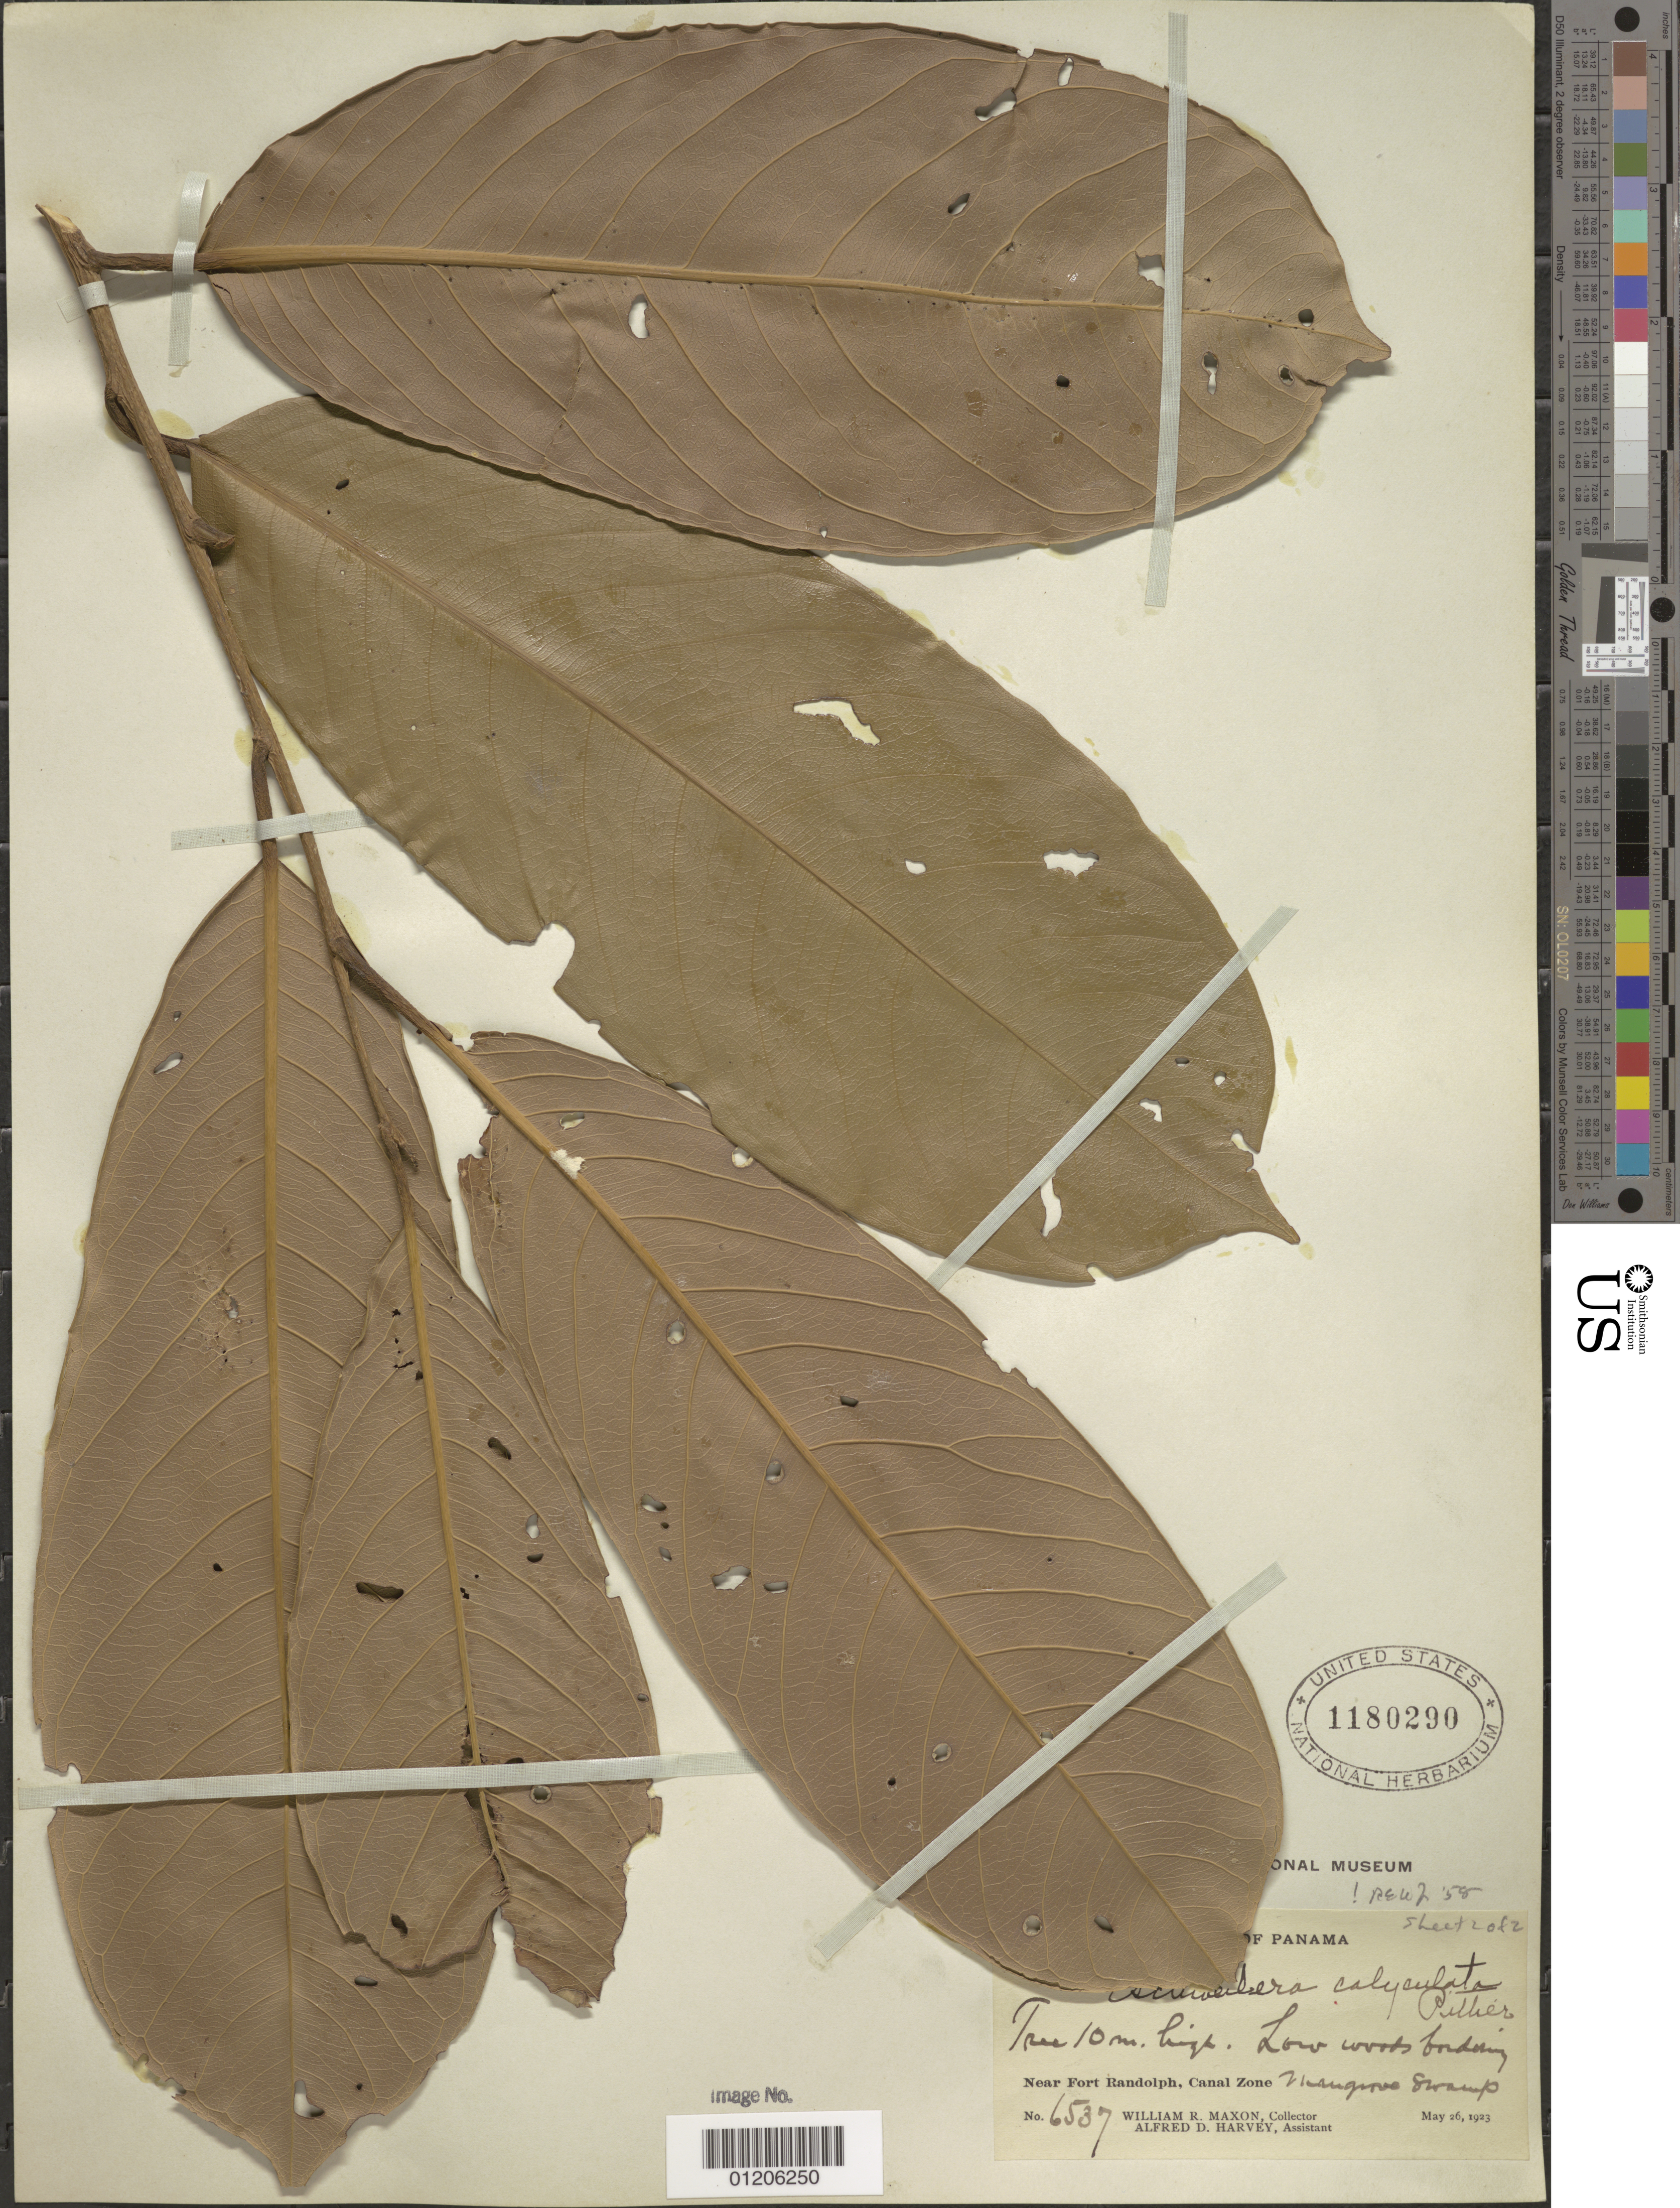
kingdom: Plantae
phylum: Tracheophyta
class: Magnoliopsida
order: Ericales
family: Lecythidaceae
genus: Eschweilera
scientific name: Eschweilera calyculata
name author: Pittier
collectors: W. R. Maxon & A. D. Harvey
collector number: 6537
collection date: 1923-05-26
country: Panama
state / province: Colón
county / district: Canal Zone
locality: Near Fort Randolph.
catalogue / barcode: US 1180290